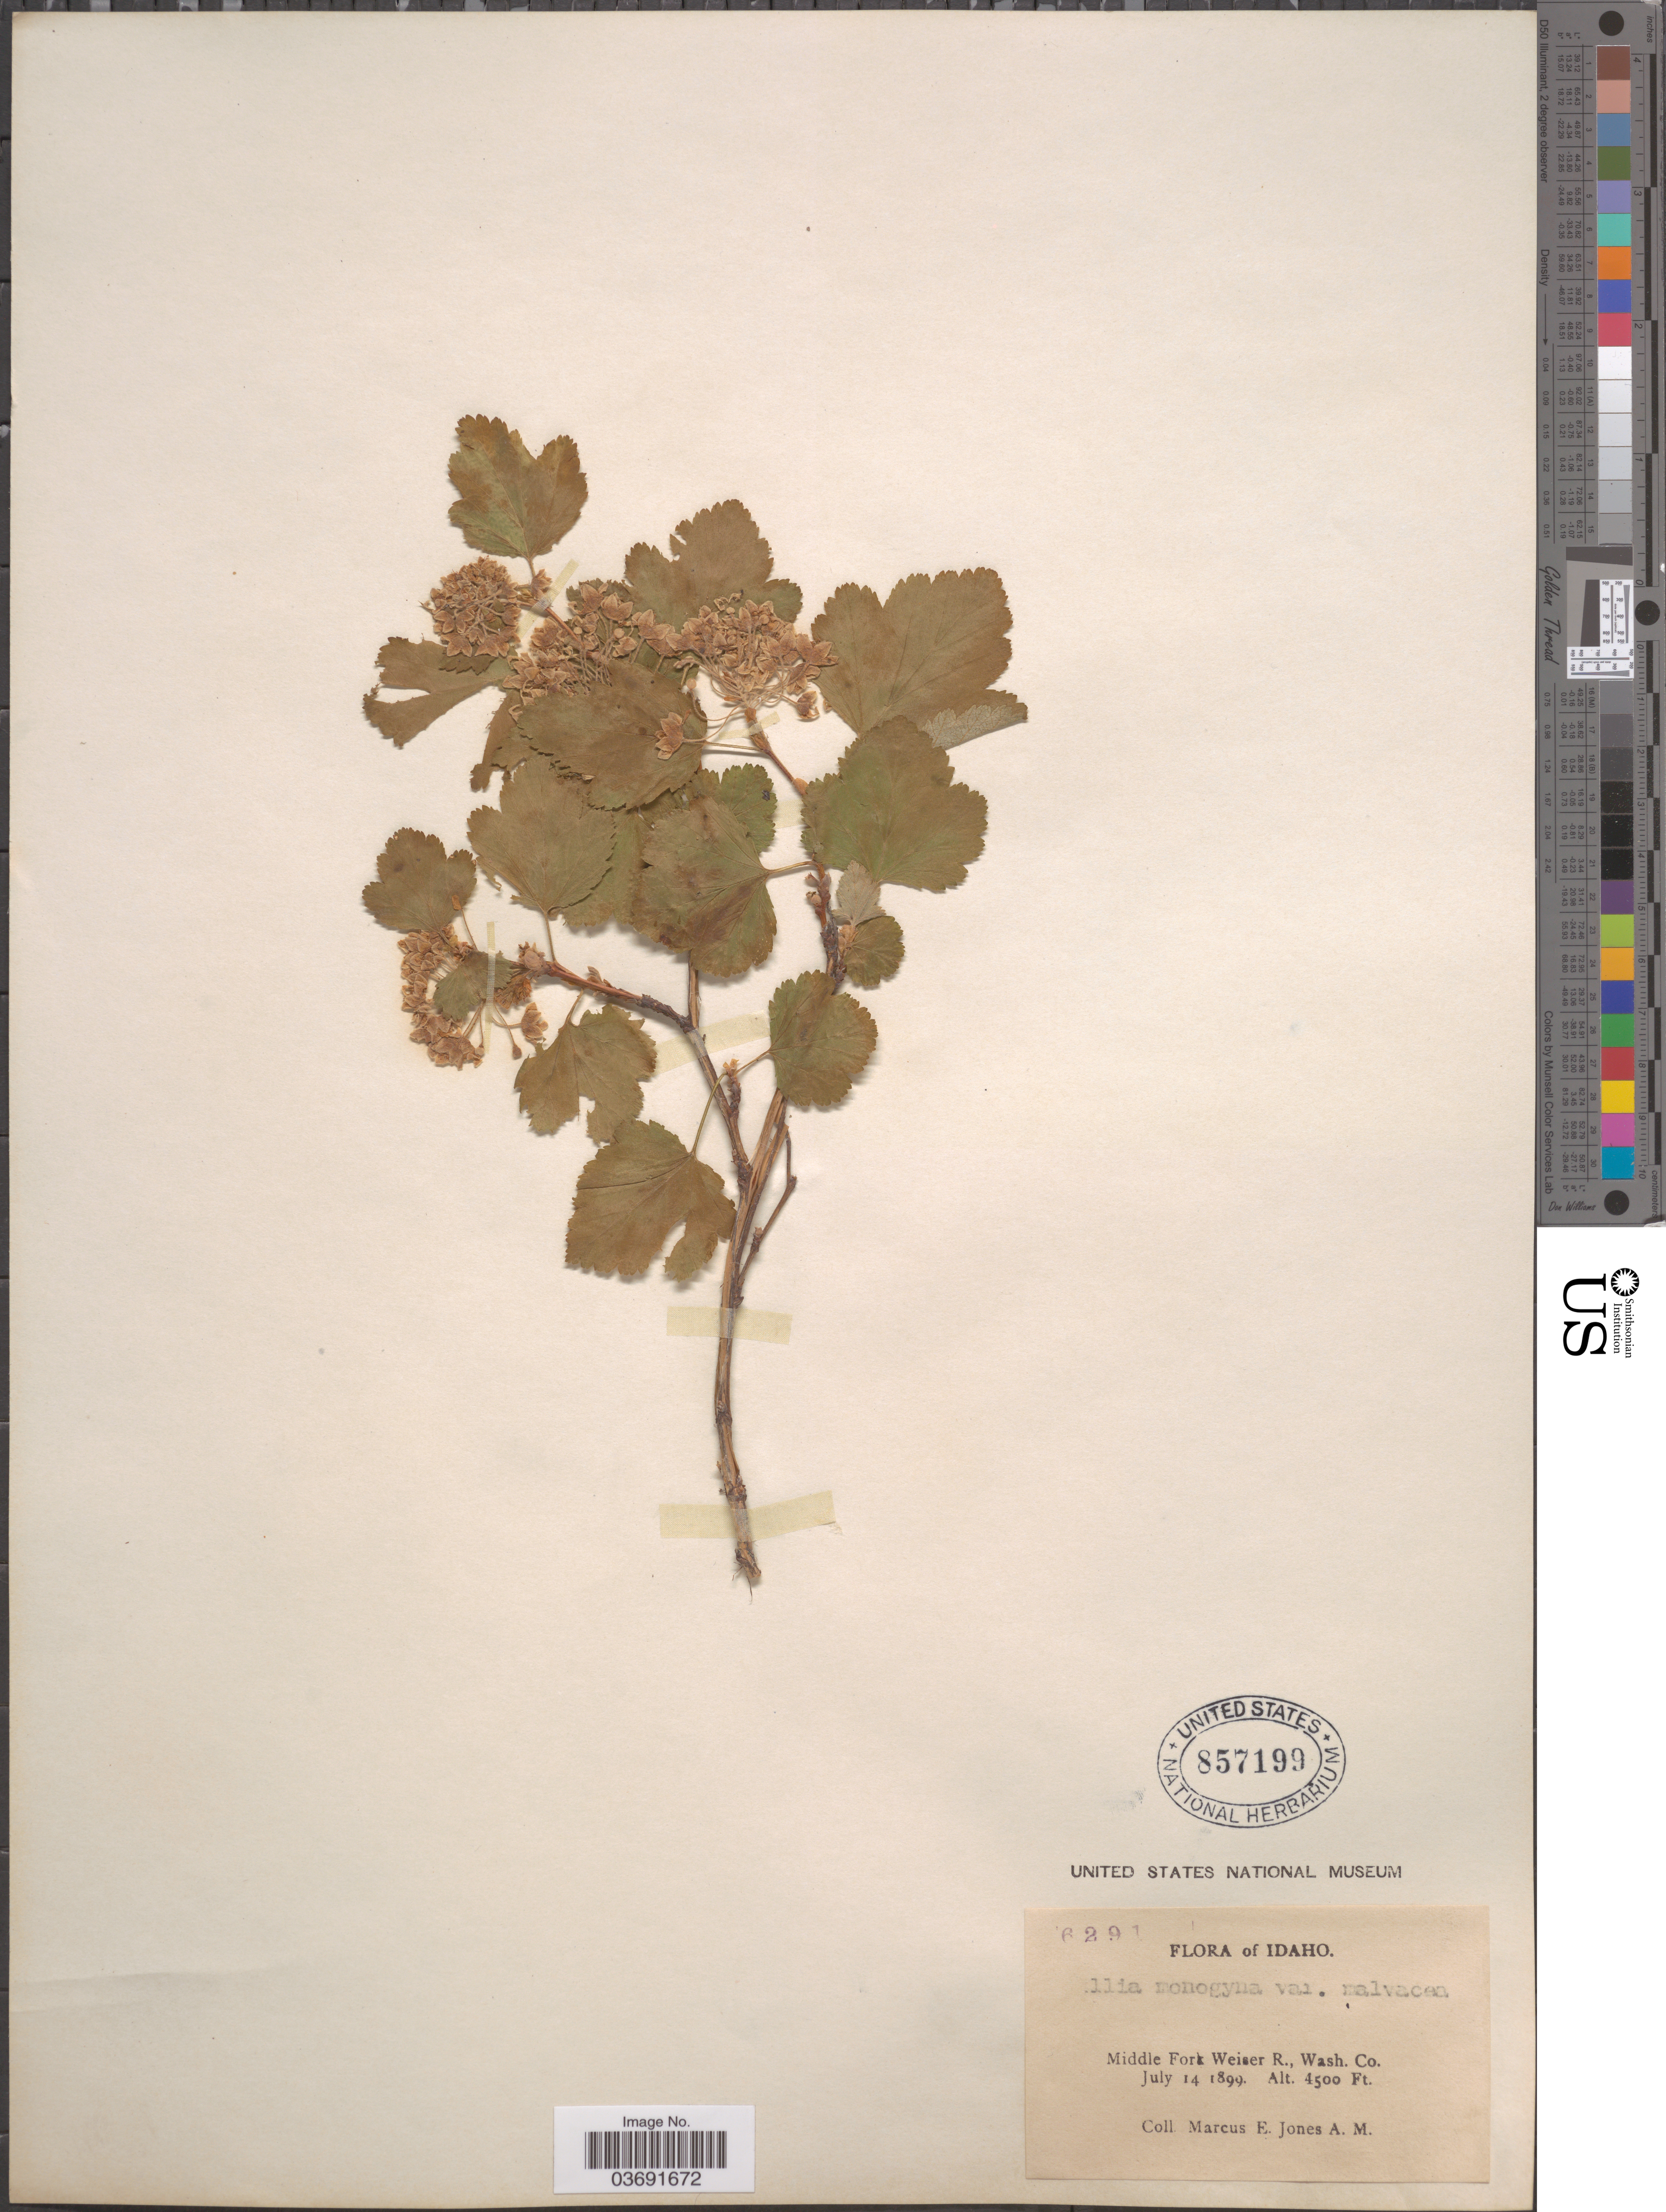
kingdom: Plantae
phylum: Tracheophyta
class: Magnoliopsida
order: Rosales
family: Rosaceae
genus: Physocarpus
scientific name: Physocarpus malvaceus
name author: (Greene) Kuntze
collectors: M. E. Jones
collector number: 6291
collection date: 1899-07-14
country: United States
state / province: Idaho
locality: Middle Fork Weiser R., Wash Co.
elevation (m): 1372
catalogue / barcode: US 857199